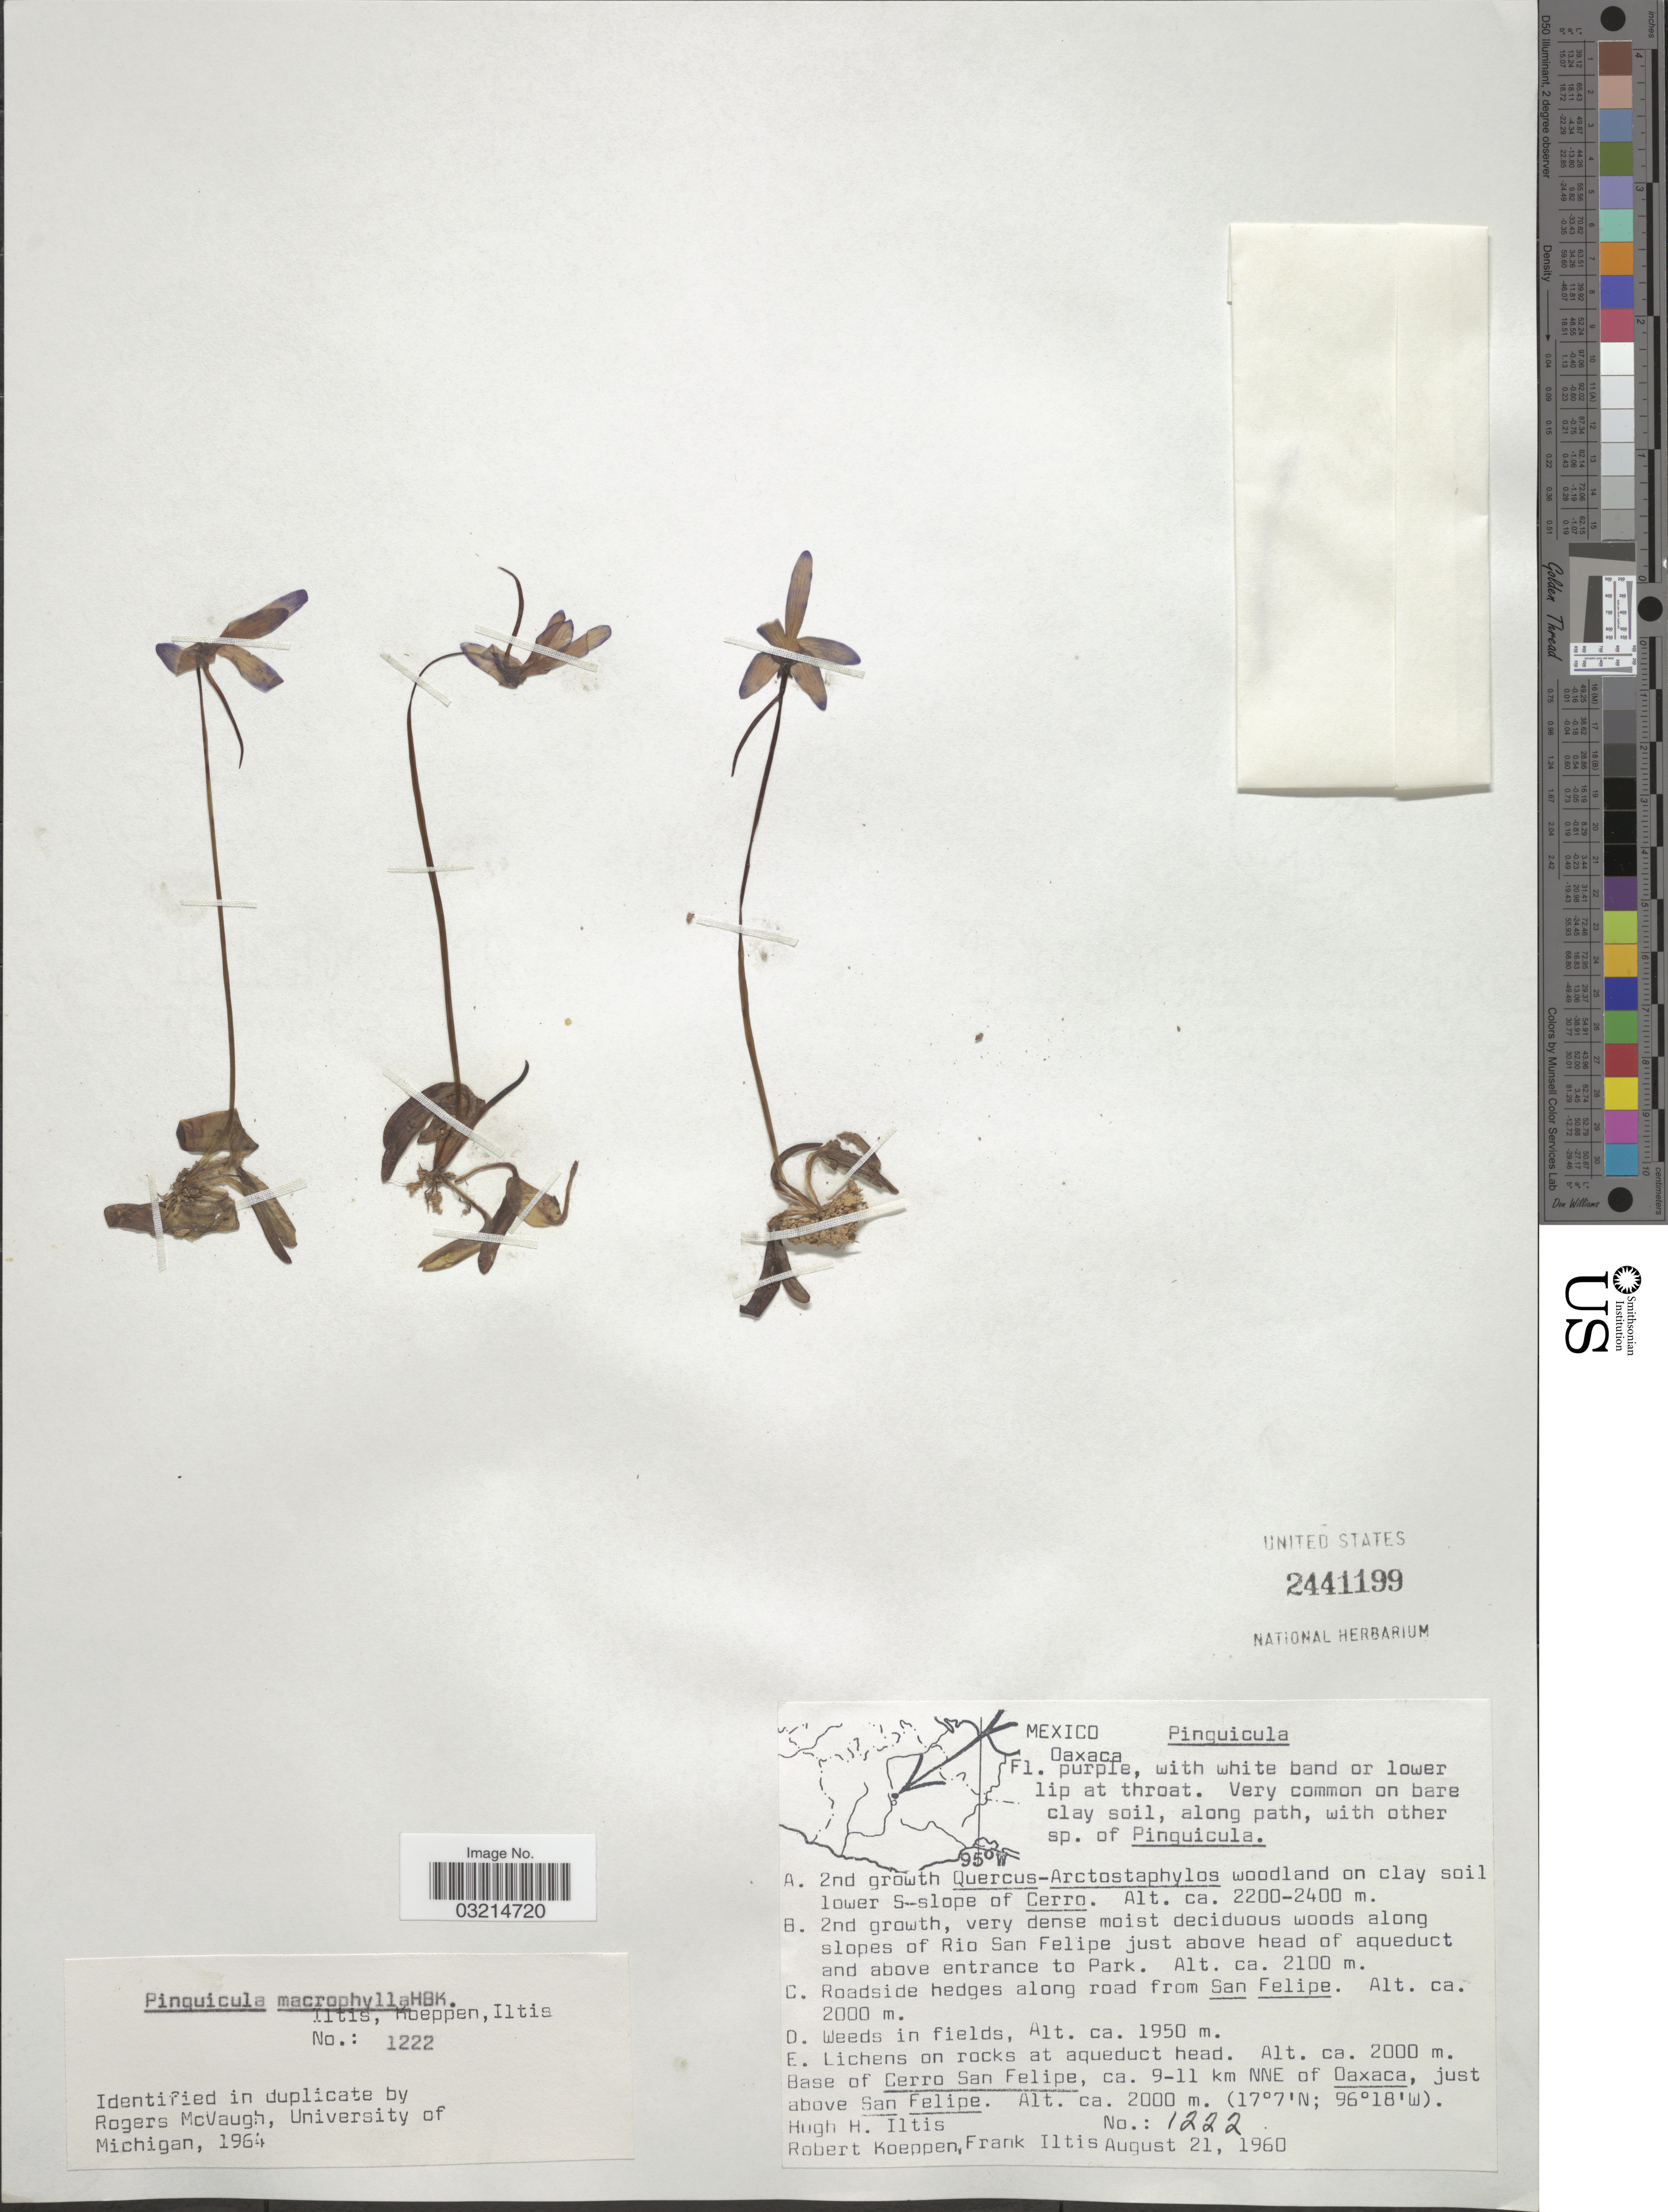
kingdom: Plantae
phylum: Tracheophyta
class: Magnoliopsida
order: Lamiales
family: Lentibulariaceae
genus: Pinguicula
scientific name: Pinguicula macrophylla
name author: Kunth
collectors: H. Iltis, R. C. Koeppen & F. S. Iltis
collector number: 1222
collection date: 1960-08-21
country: Mexico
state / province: Oaxaca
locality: Base of Cerro San Felipe, ca. 9-11 km NNE of Oaxaca, just above San Felipe.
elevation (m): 2000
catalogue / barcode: US 2441199